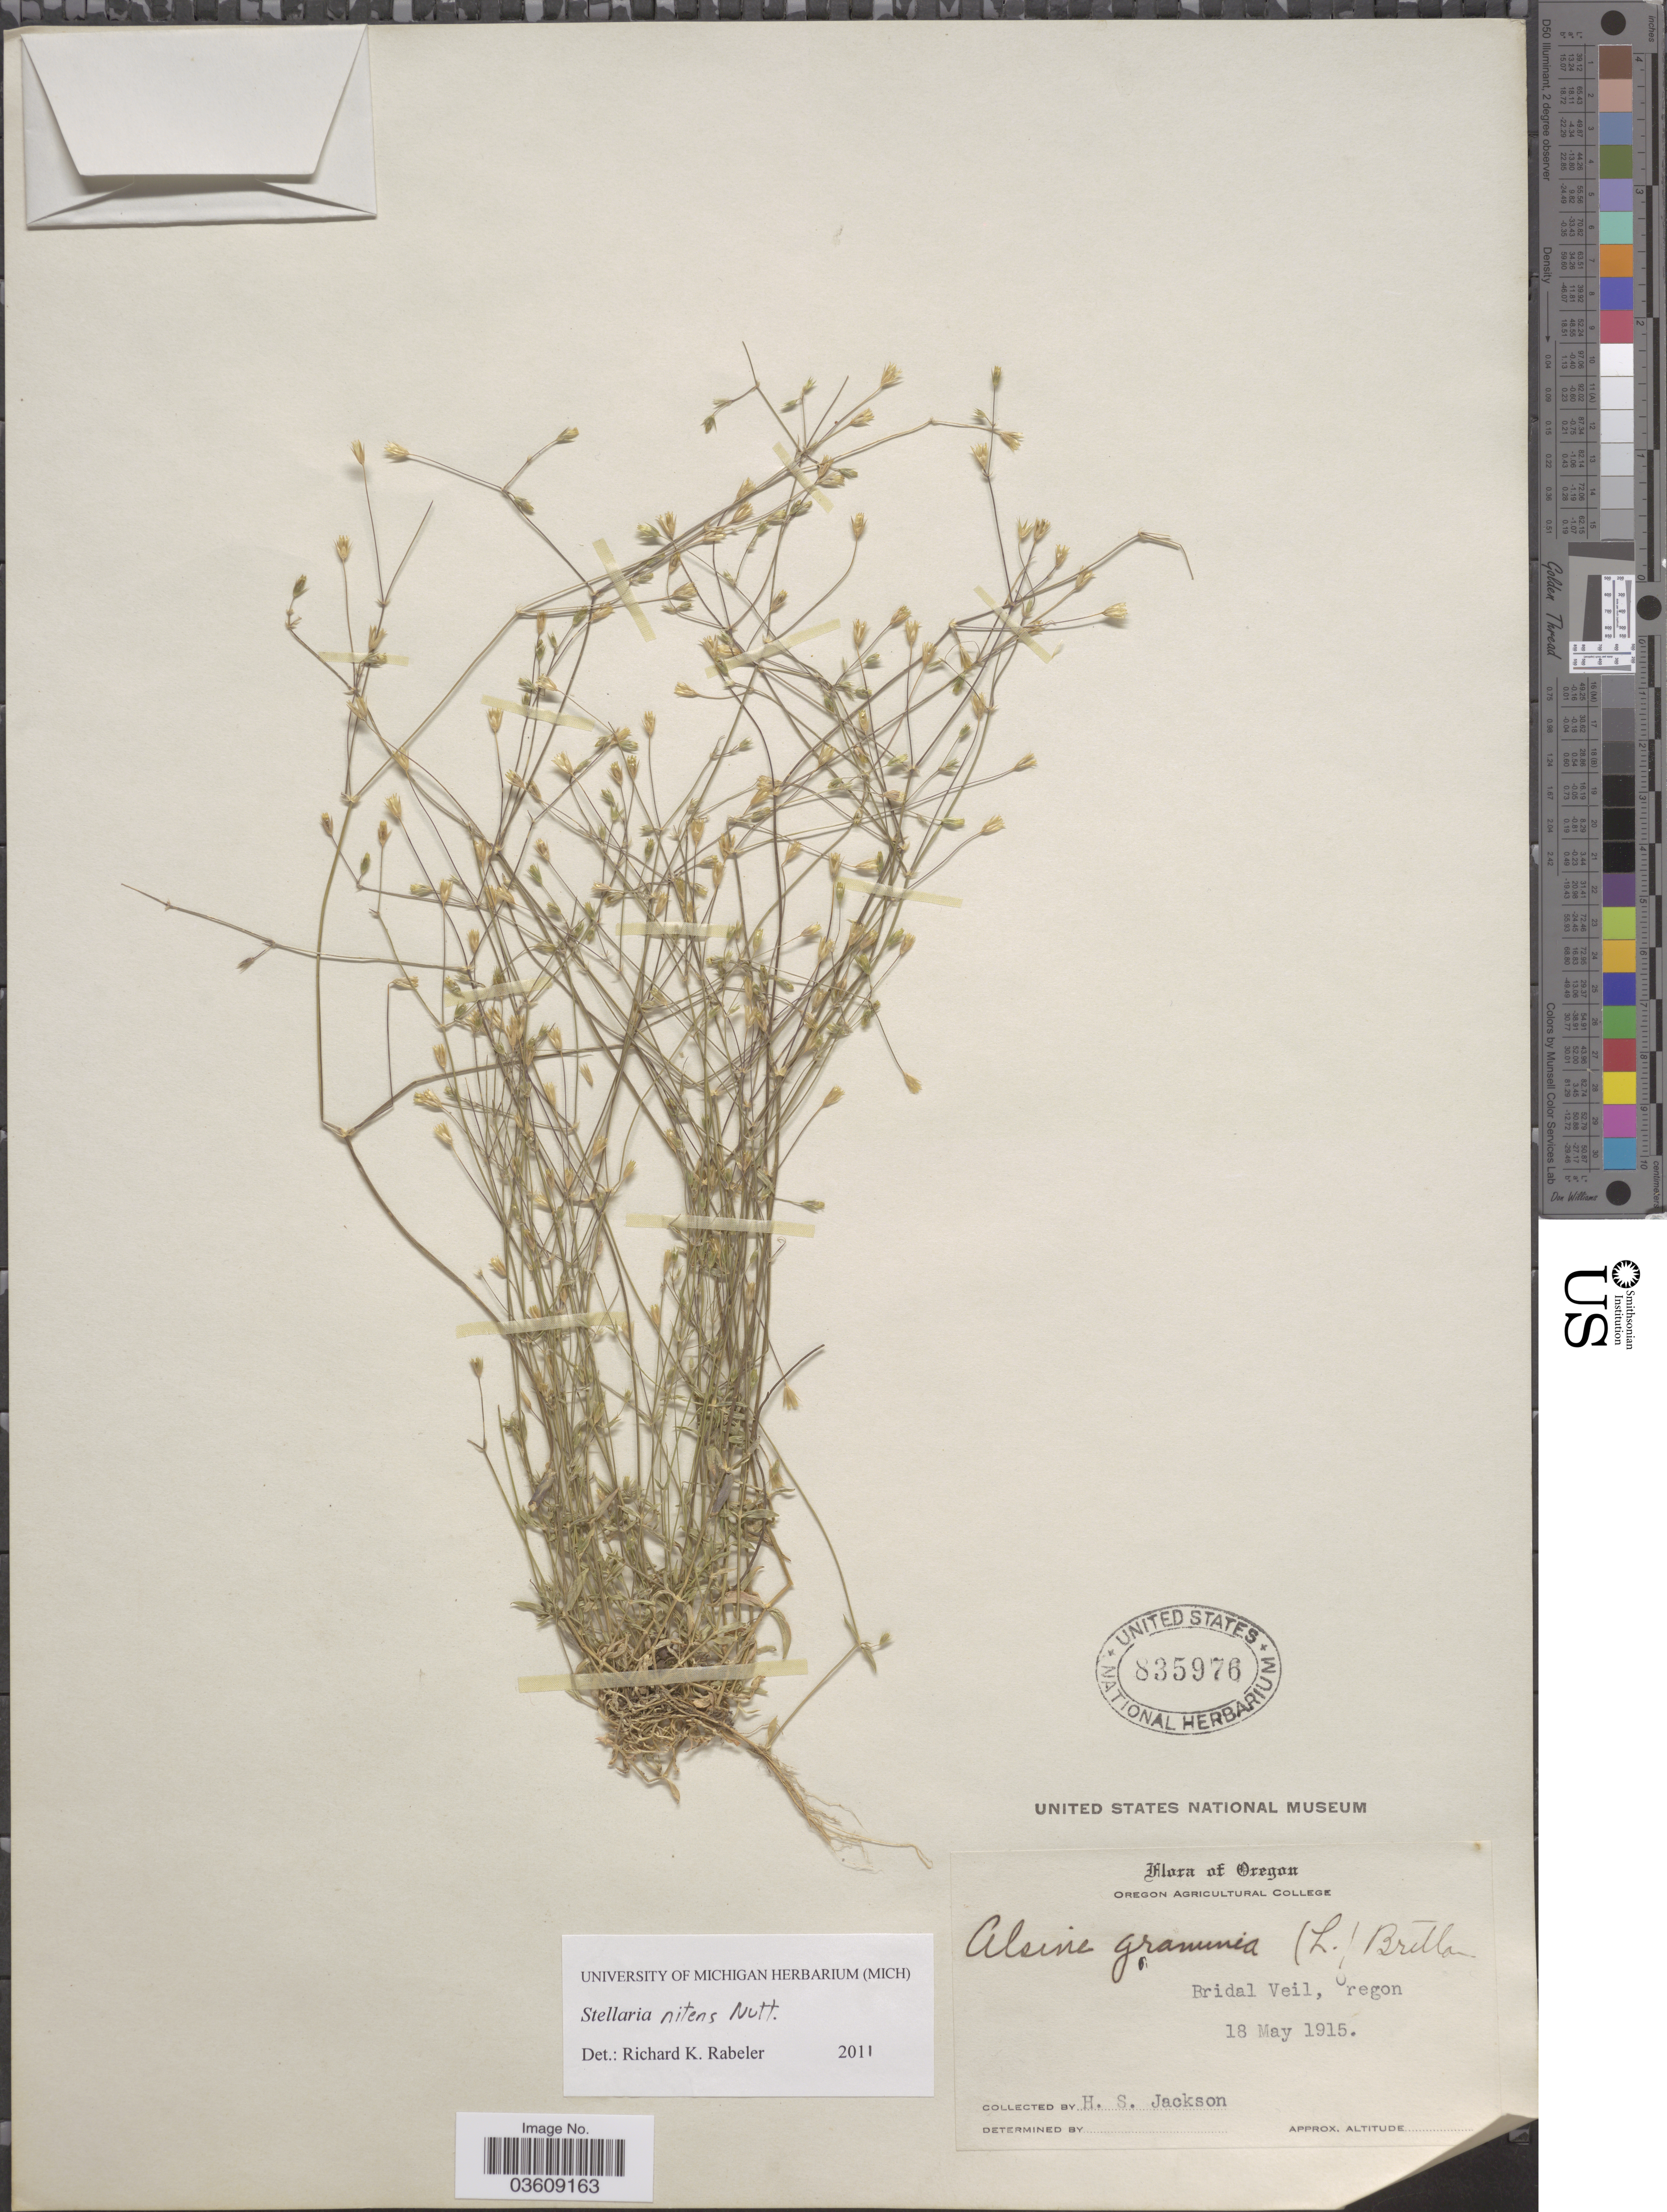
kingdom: Plantae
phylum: Tracheophyta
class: Magnoliopsida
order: Caryophyllales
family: Caryophyllaceae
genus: Stellaria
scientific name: Stellaria nitens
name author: Nutt.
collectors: H. Jackson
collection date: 1915-05-18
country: United States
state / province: Oregon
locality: Bridal Veil.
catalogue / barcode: US 835976